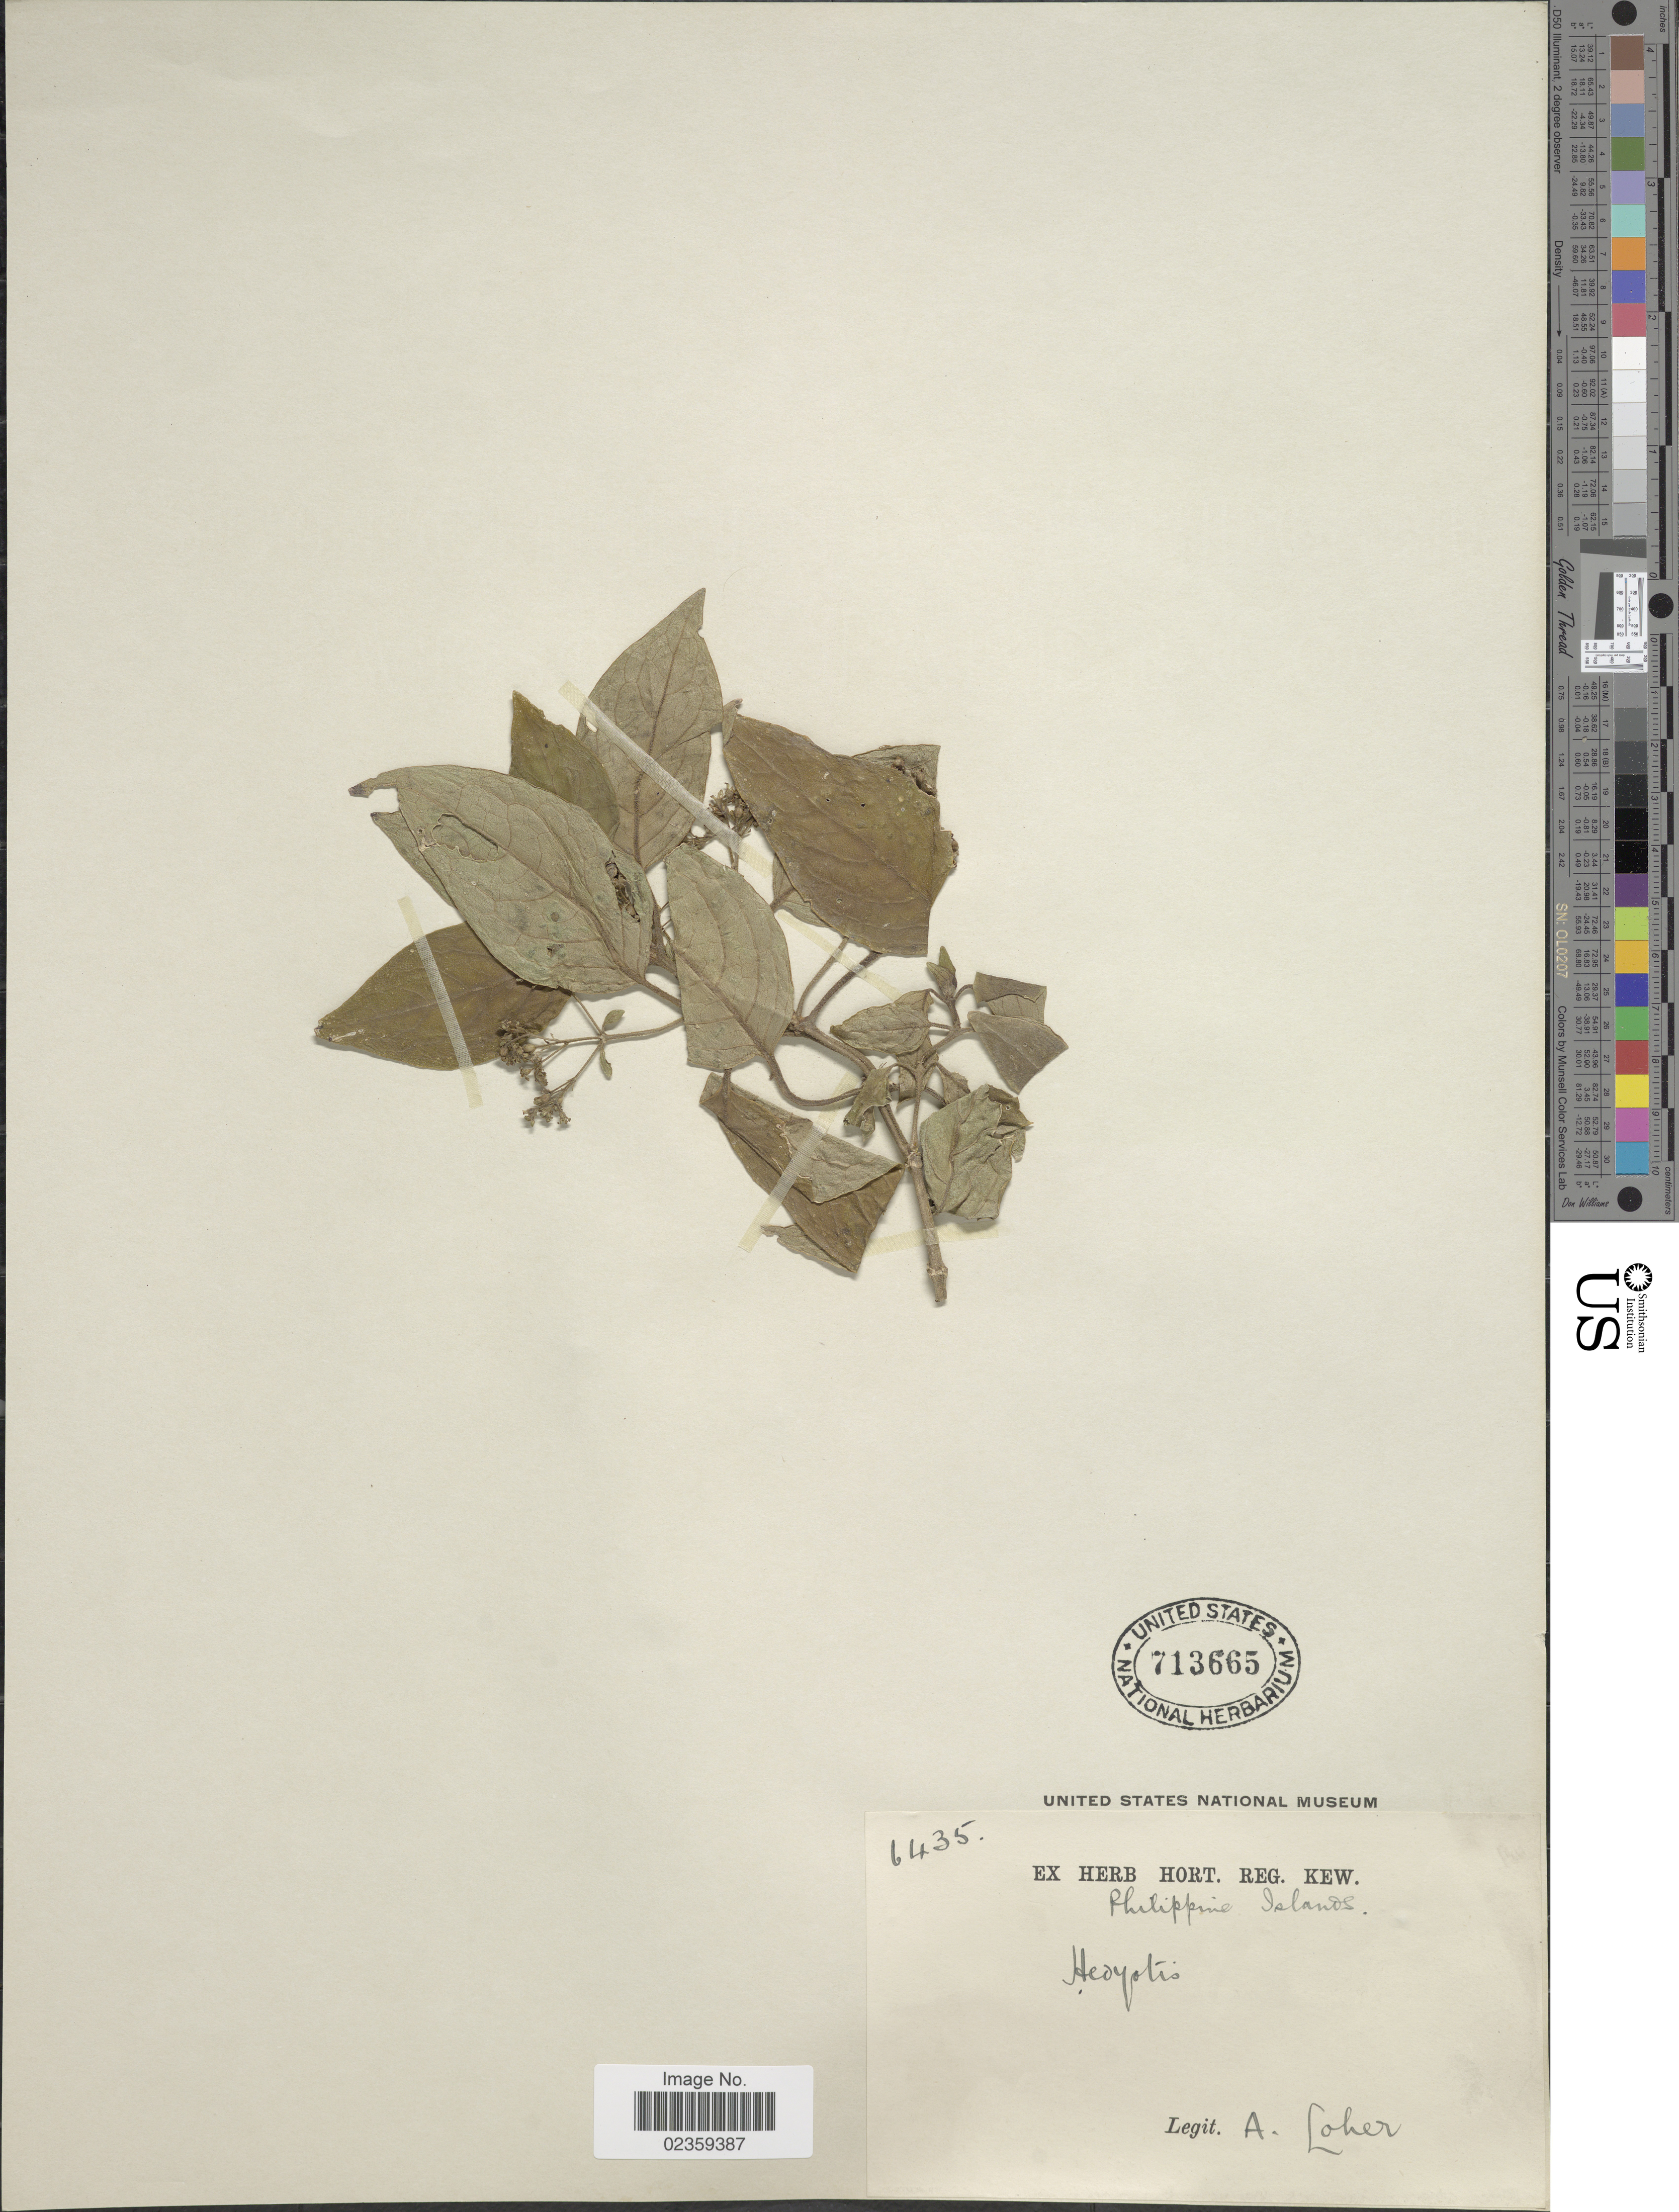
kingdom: Plantae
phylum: Tracheophyta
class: Magnoliopsida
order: Gentianales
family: Rubiaceae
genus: Oldenlandia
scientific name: Oldenlandia sp.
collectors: A. Loher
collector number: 6435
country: Philippines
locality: Philippine Islands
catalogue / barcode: US 713665